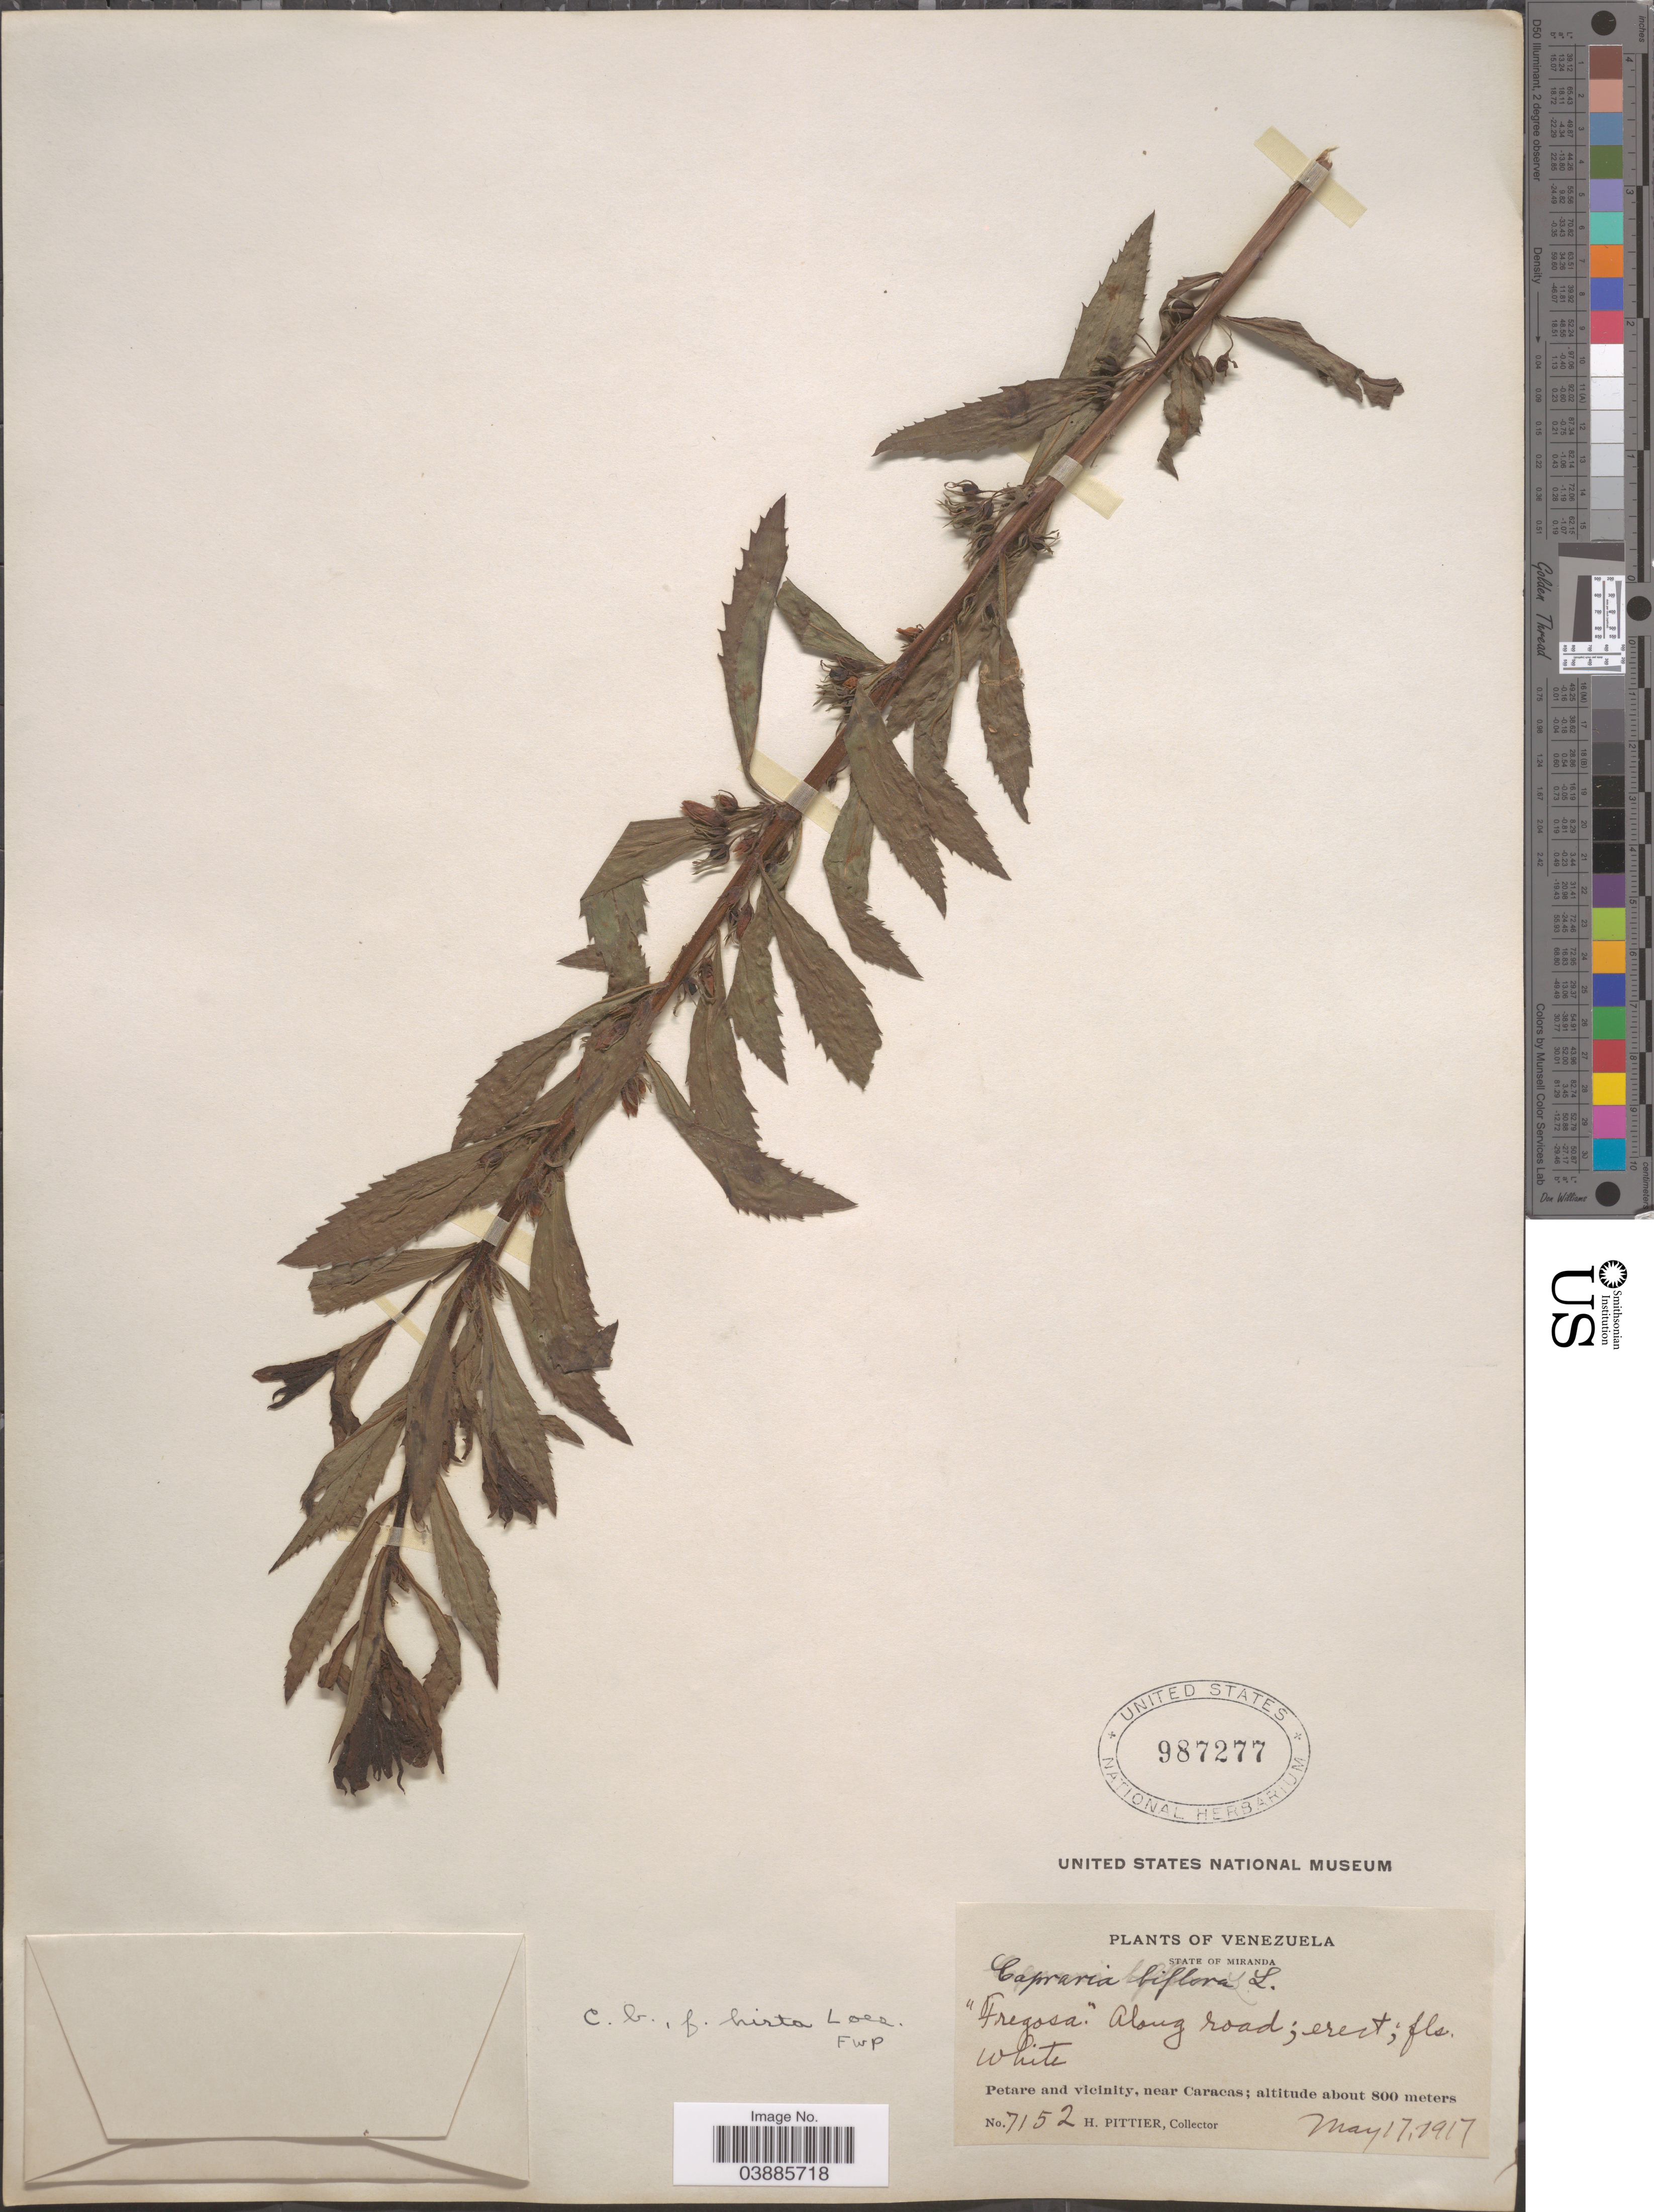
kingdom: Plantae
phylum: Tracheophyta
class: Magnoliopsida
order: Lamiales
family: Scrophulariaceae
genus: Capraria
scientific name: Capraria biflora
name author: L.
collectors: H. F. Pittier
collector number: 7152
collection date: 1917-05-17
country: Venezuela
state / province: Miranda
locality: Petare and vicinity, near Caracas.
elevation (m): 800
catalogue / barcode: US 987277